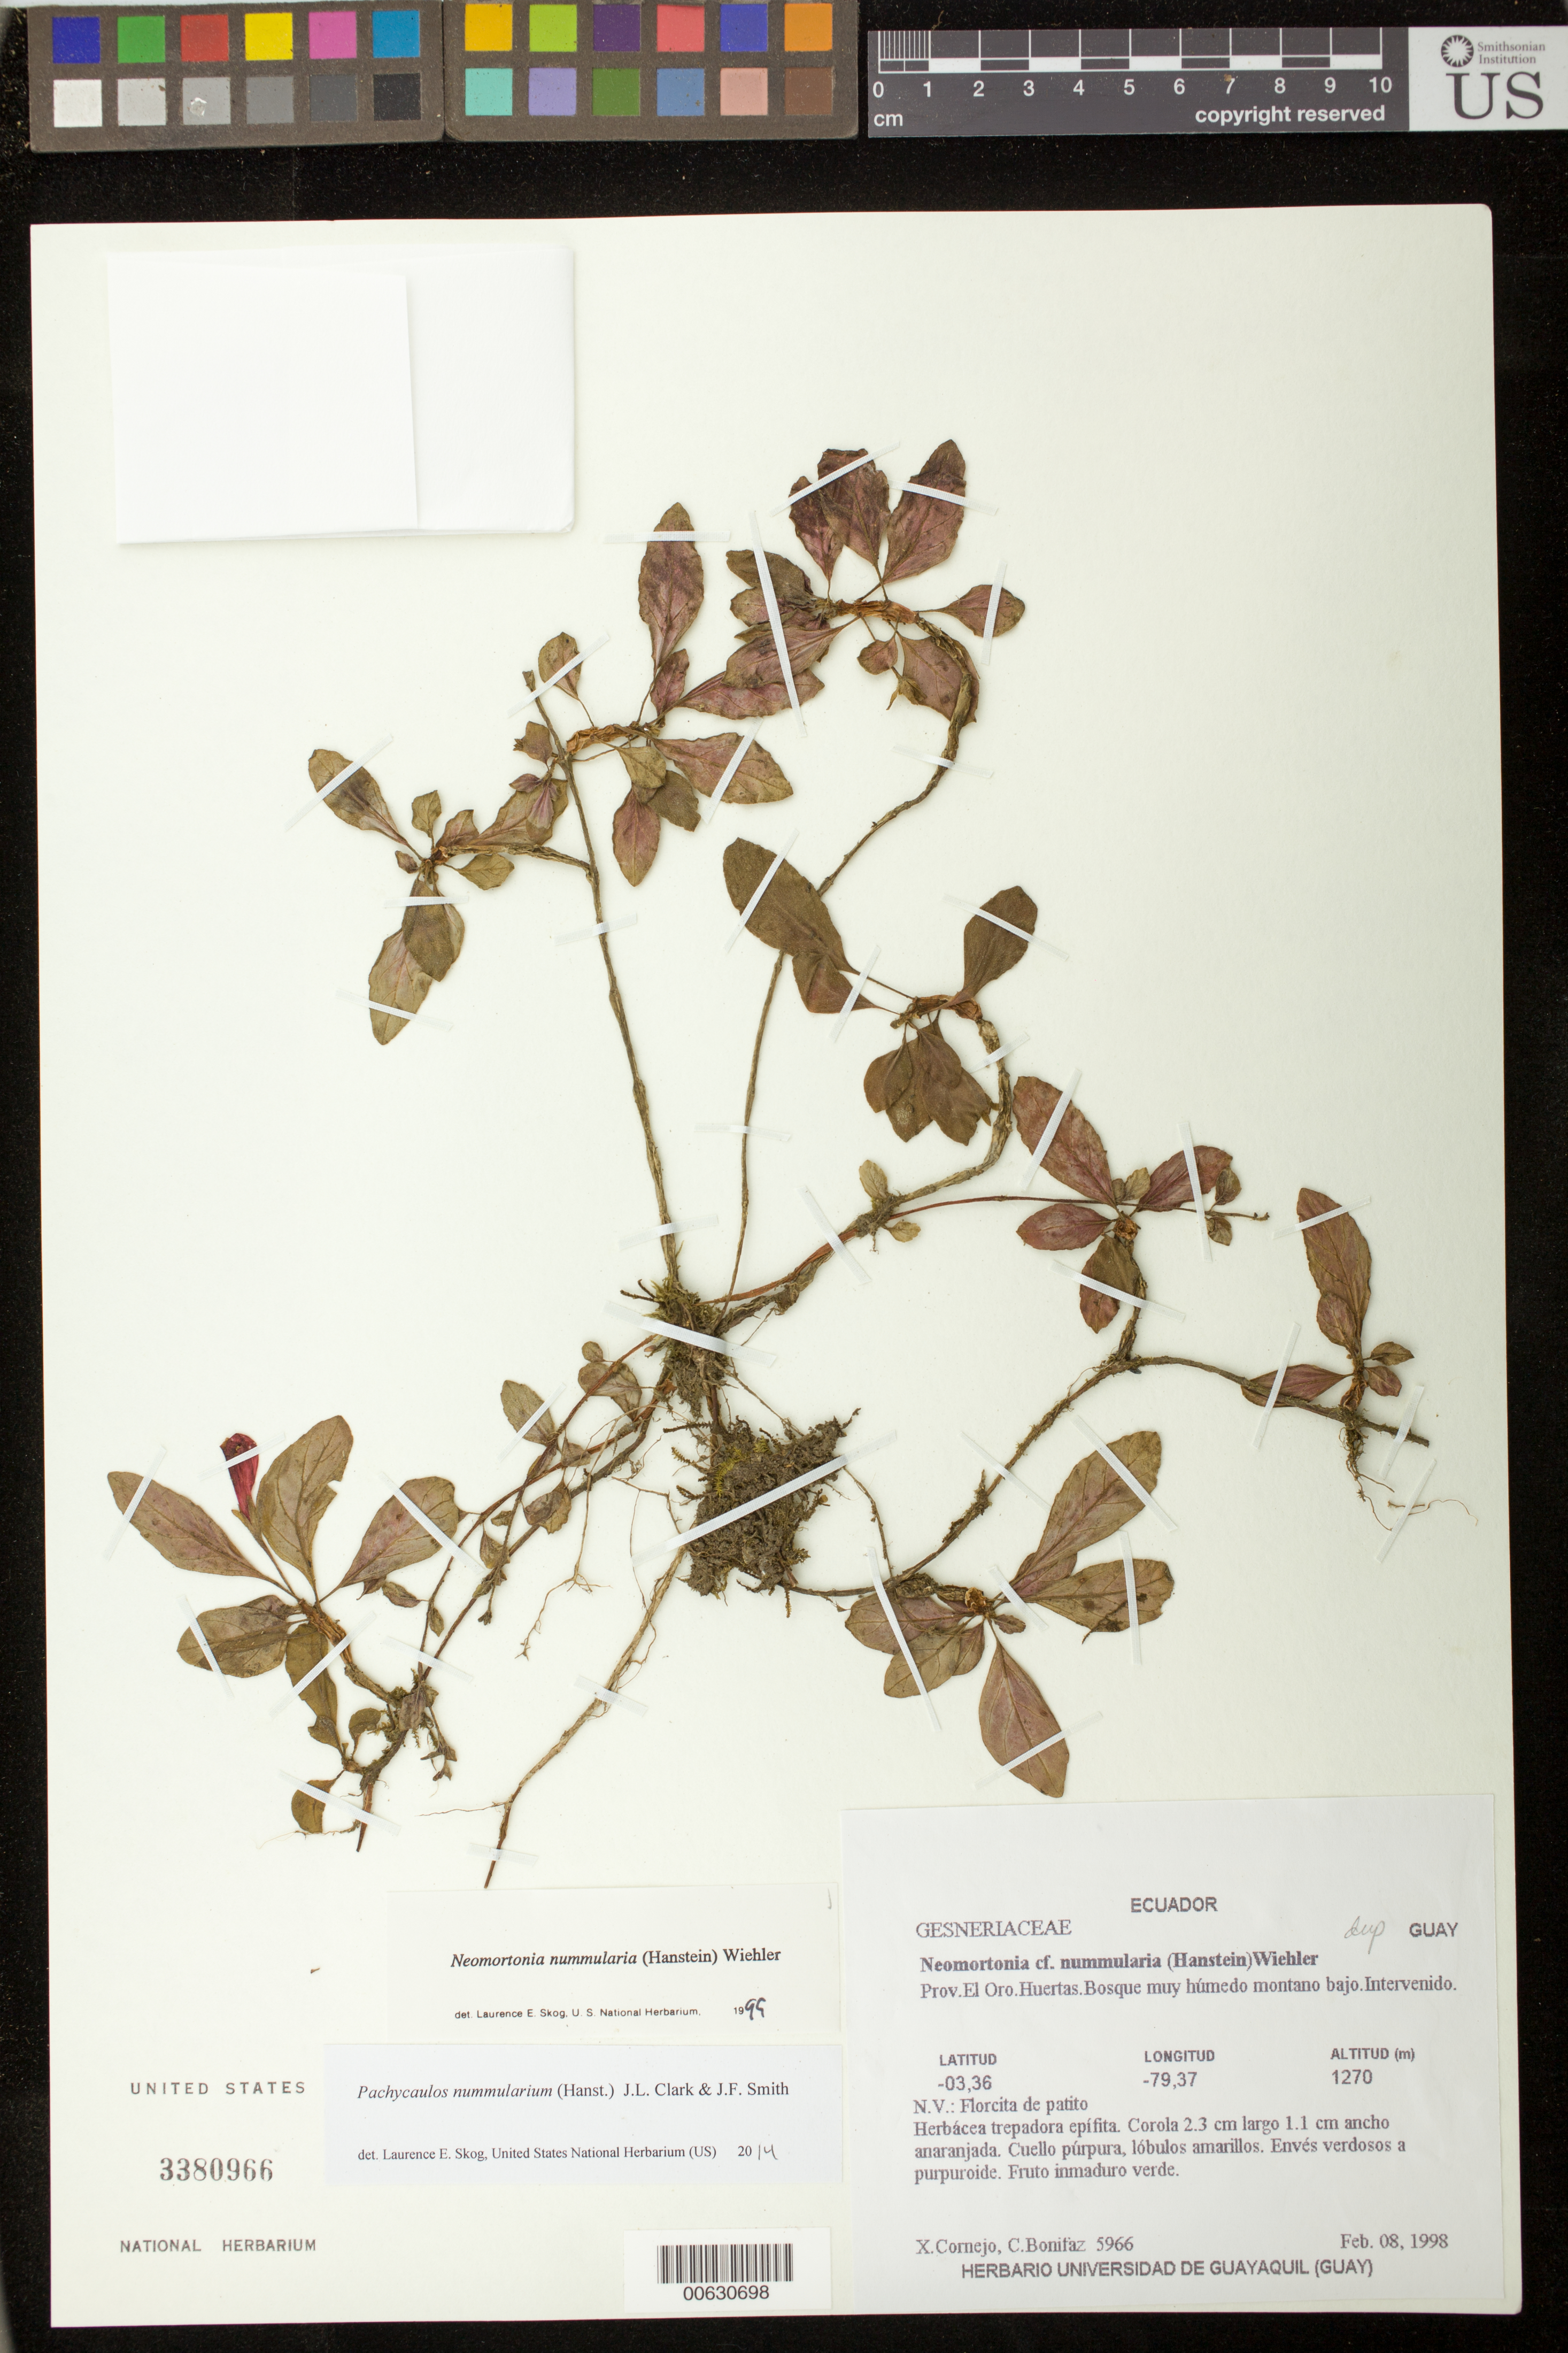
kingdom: Plantae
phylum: Tracheophyta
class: Magnoliopsida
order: Lamiales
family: Gesneriaceae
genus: Pachycaulos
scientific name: Pachycaulos nummularia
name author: (Hanst.) J.L. Clark & J.F. Sm.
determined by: Skog, Laurence E.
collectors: X. F. Cornejo & C. Bonifaz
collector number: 5966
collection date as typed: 08 Feb 1998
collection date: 1998-02-08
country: Ecuador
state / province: El Oro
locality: Huertas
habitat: Bosque muy húmedo montano bajo; intervenido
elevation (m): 1270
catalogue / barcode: US 3380966